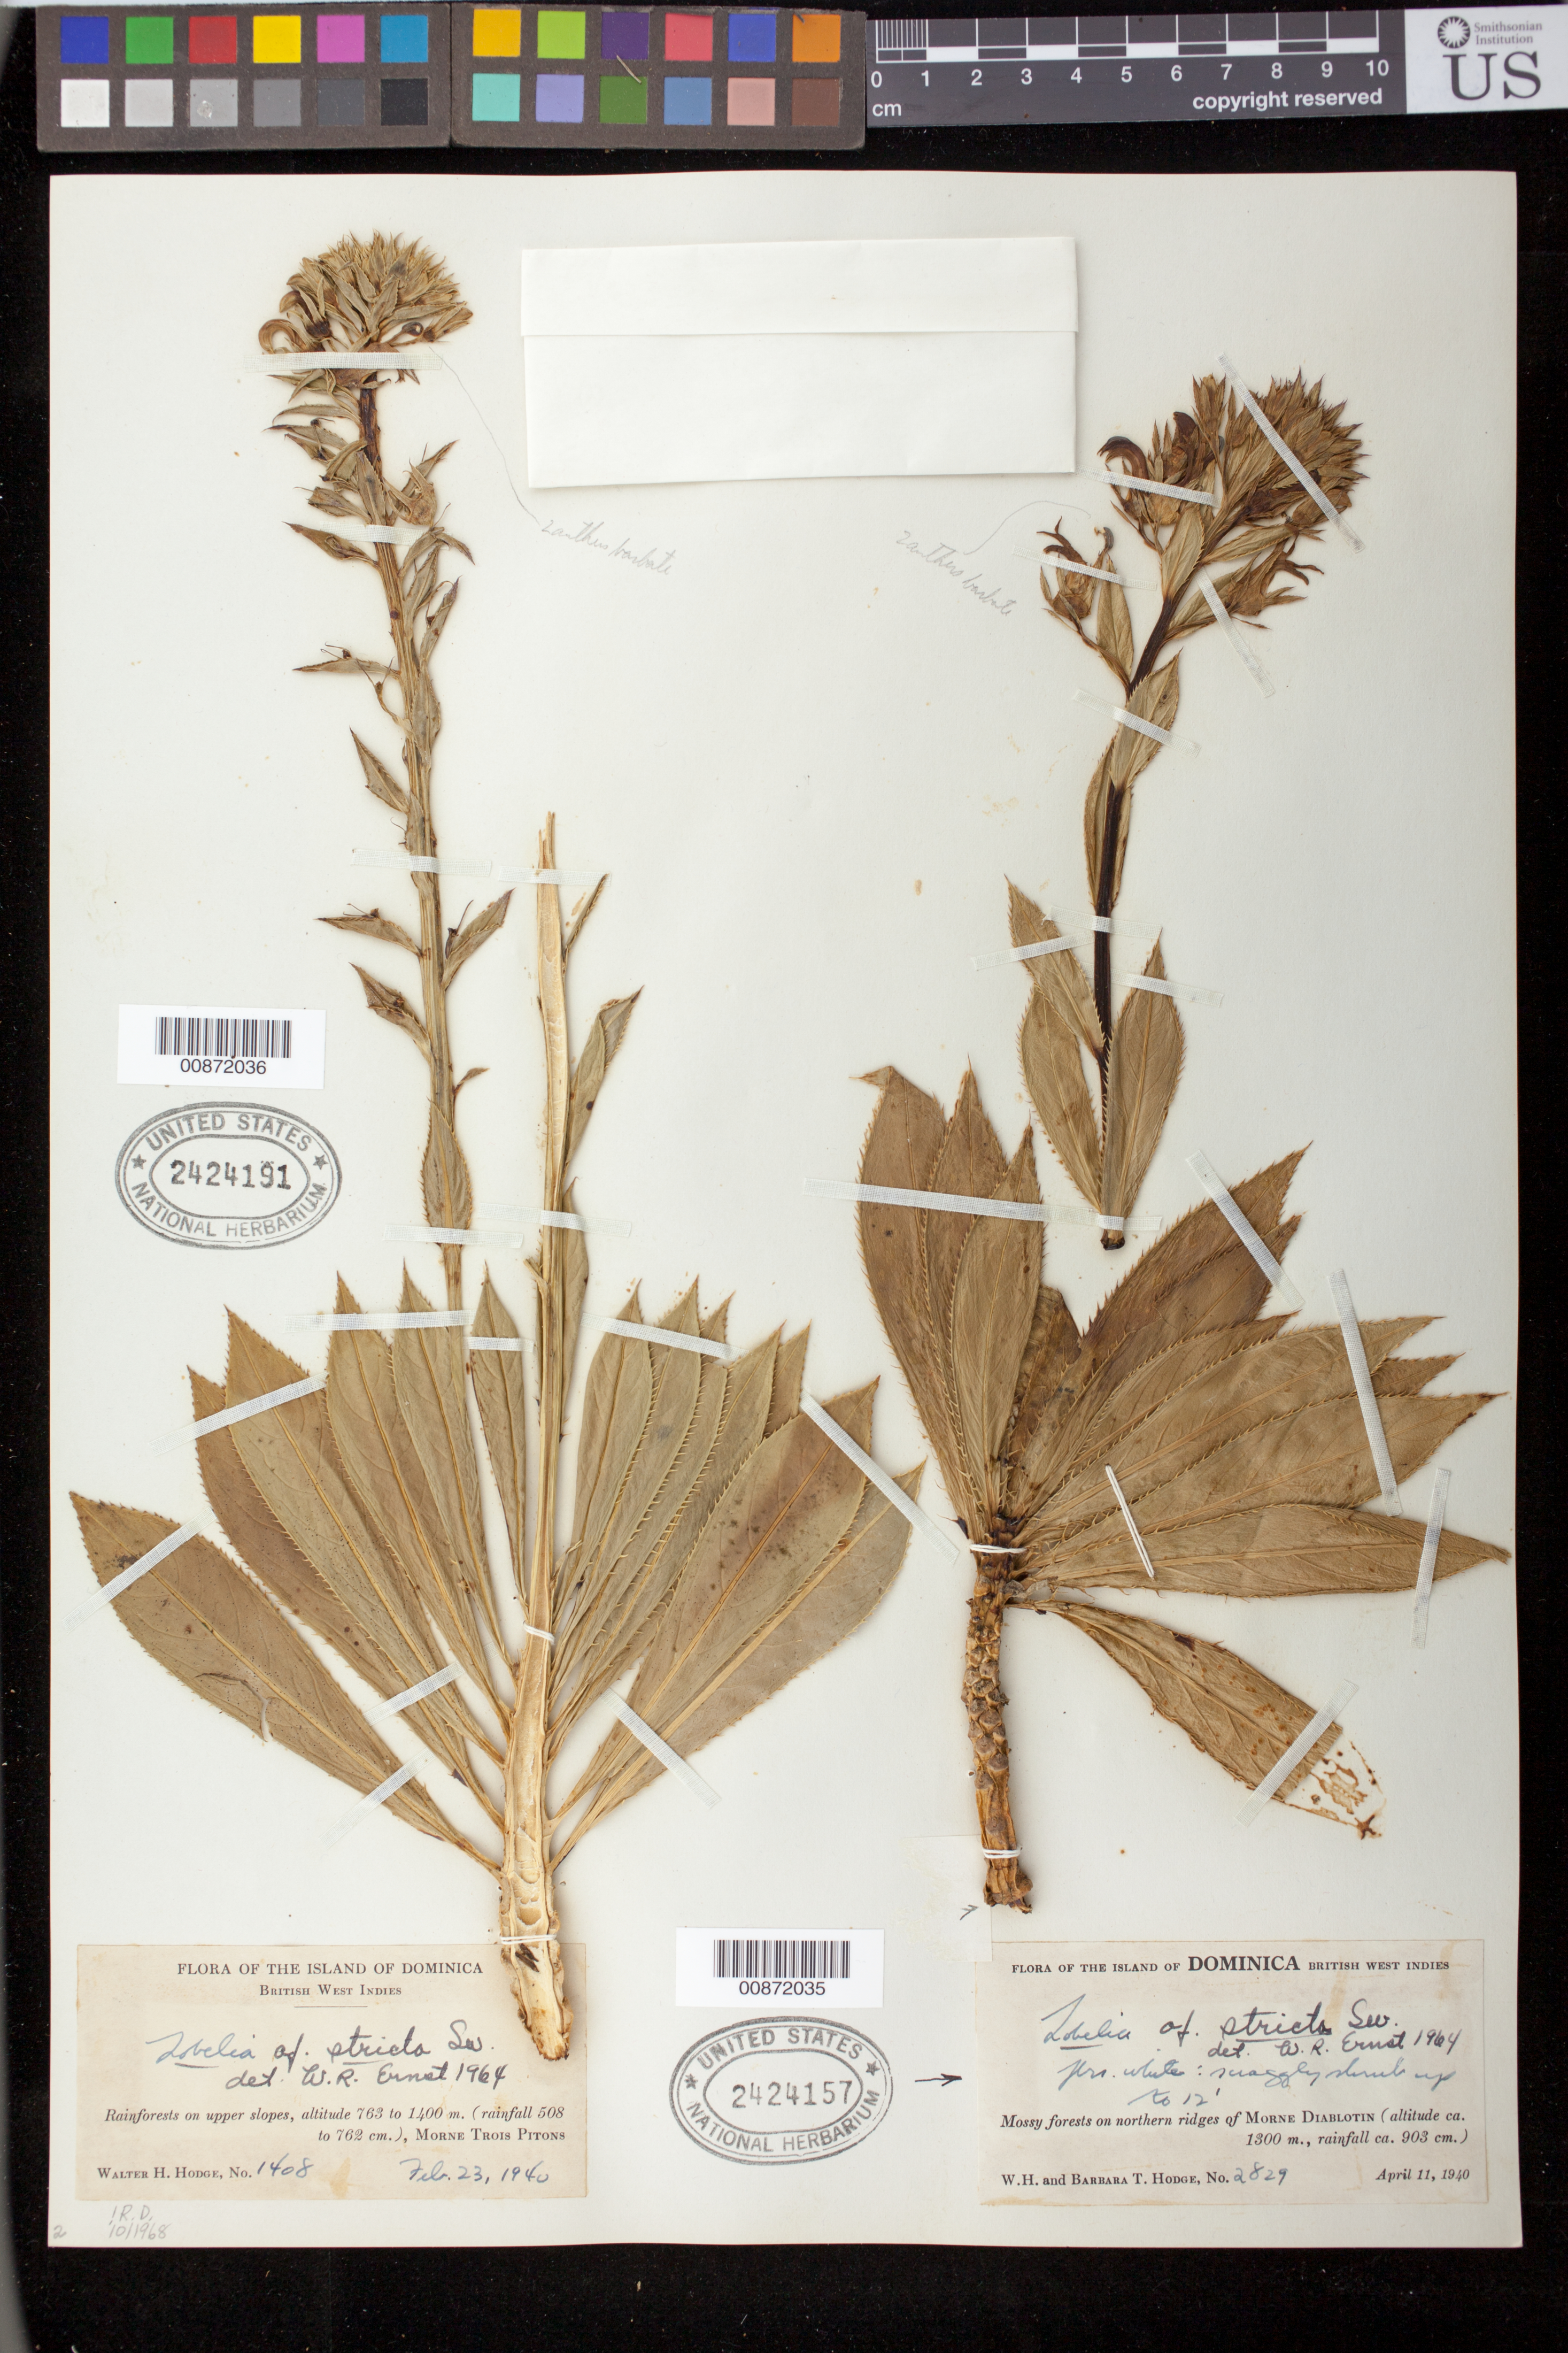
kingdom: Plantae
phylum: Tracheophyta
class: Magnoliopsida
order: Asterales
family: Campanulaceae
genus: Lobelia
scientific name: Lobelia stricta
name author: Sw.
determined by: Ernst, W. R., (US), NMNH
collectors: W. Hodge & B. Hodge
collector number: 2829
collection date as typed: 11 Apr 1940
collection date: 1940-04-11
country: Dominica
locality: Northern ridges of Morne Diblotin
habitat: Mossy forests on northern ridges of morne (rainfall ca. 903 cm)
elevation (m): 1300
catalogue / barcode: US 2424157